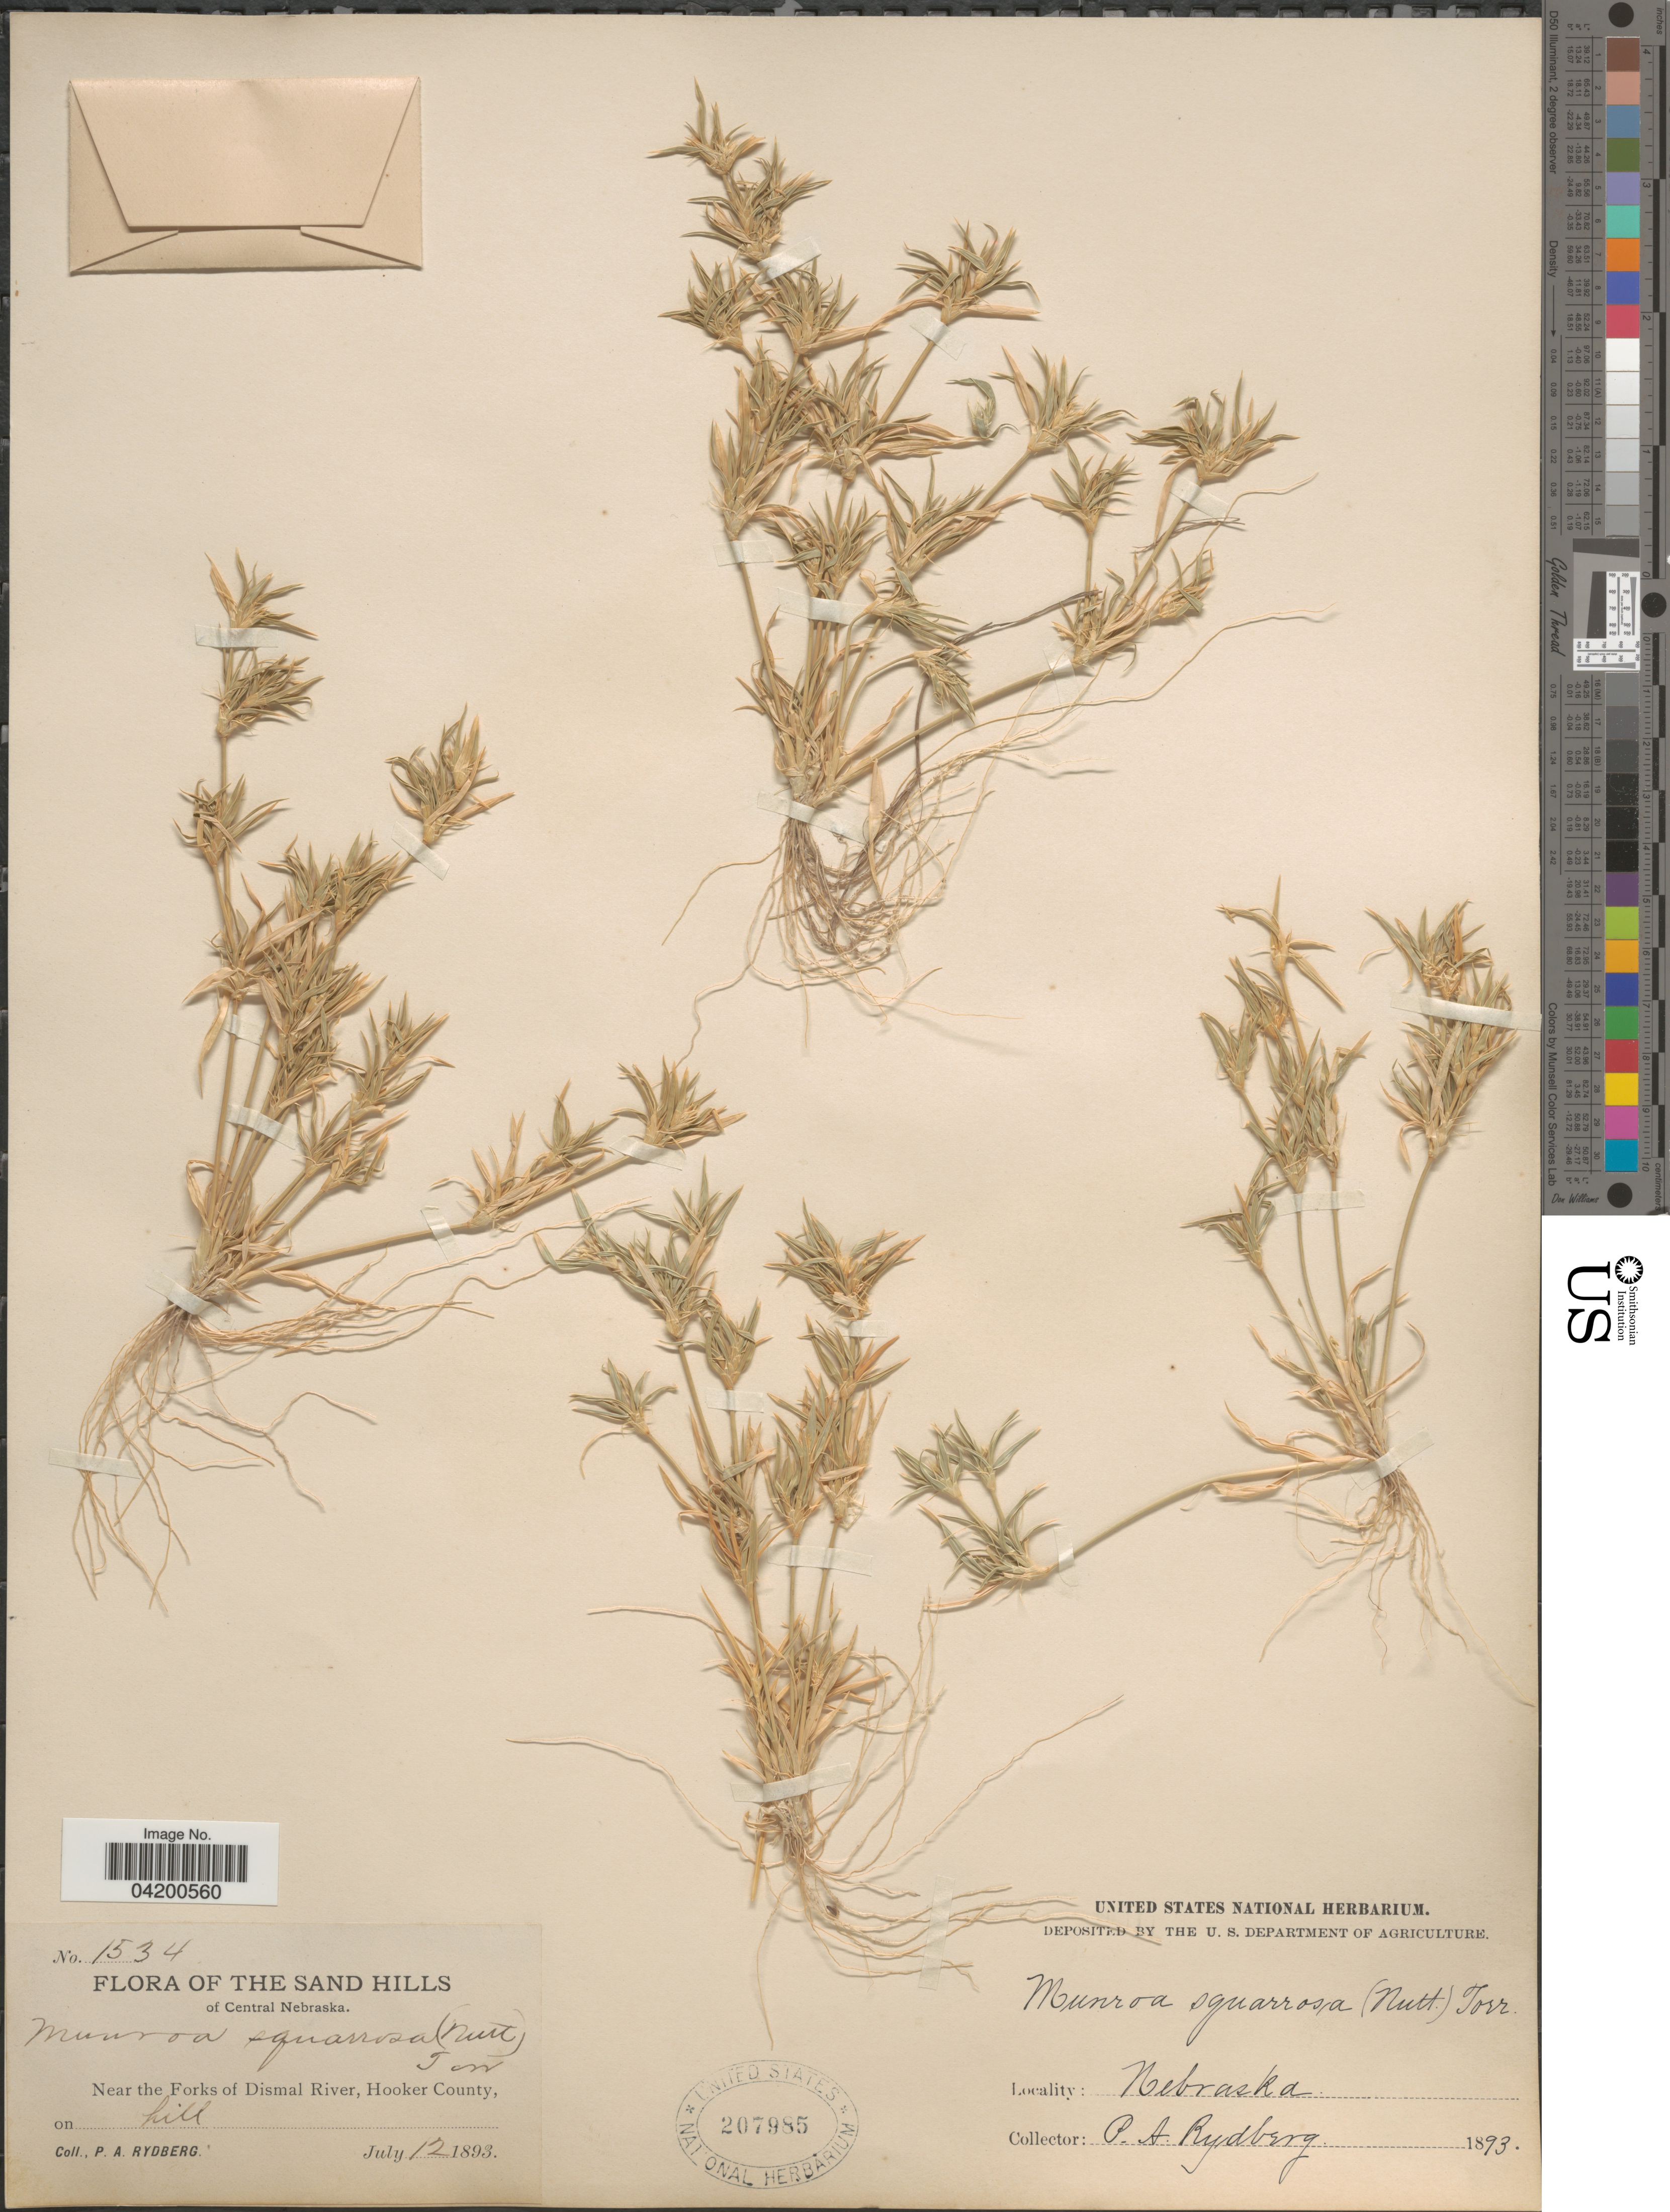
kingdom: Plantae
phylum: Tracheophyta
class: Liliopsida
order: Poales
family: Poaceae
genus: Munroa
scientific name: Munroa squarrosa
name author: (Nutt.) Torr.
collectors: P. A. Rydberg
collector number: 1534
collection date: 1893-07-12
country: United States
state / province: Nebraska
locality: The Sand Hills of Central Nebraska. Near the Forks of Dismal River, Hooker County.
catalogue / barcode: US 207985